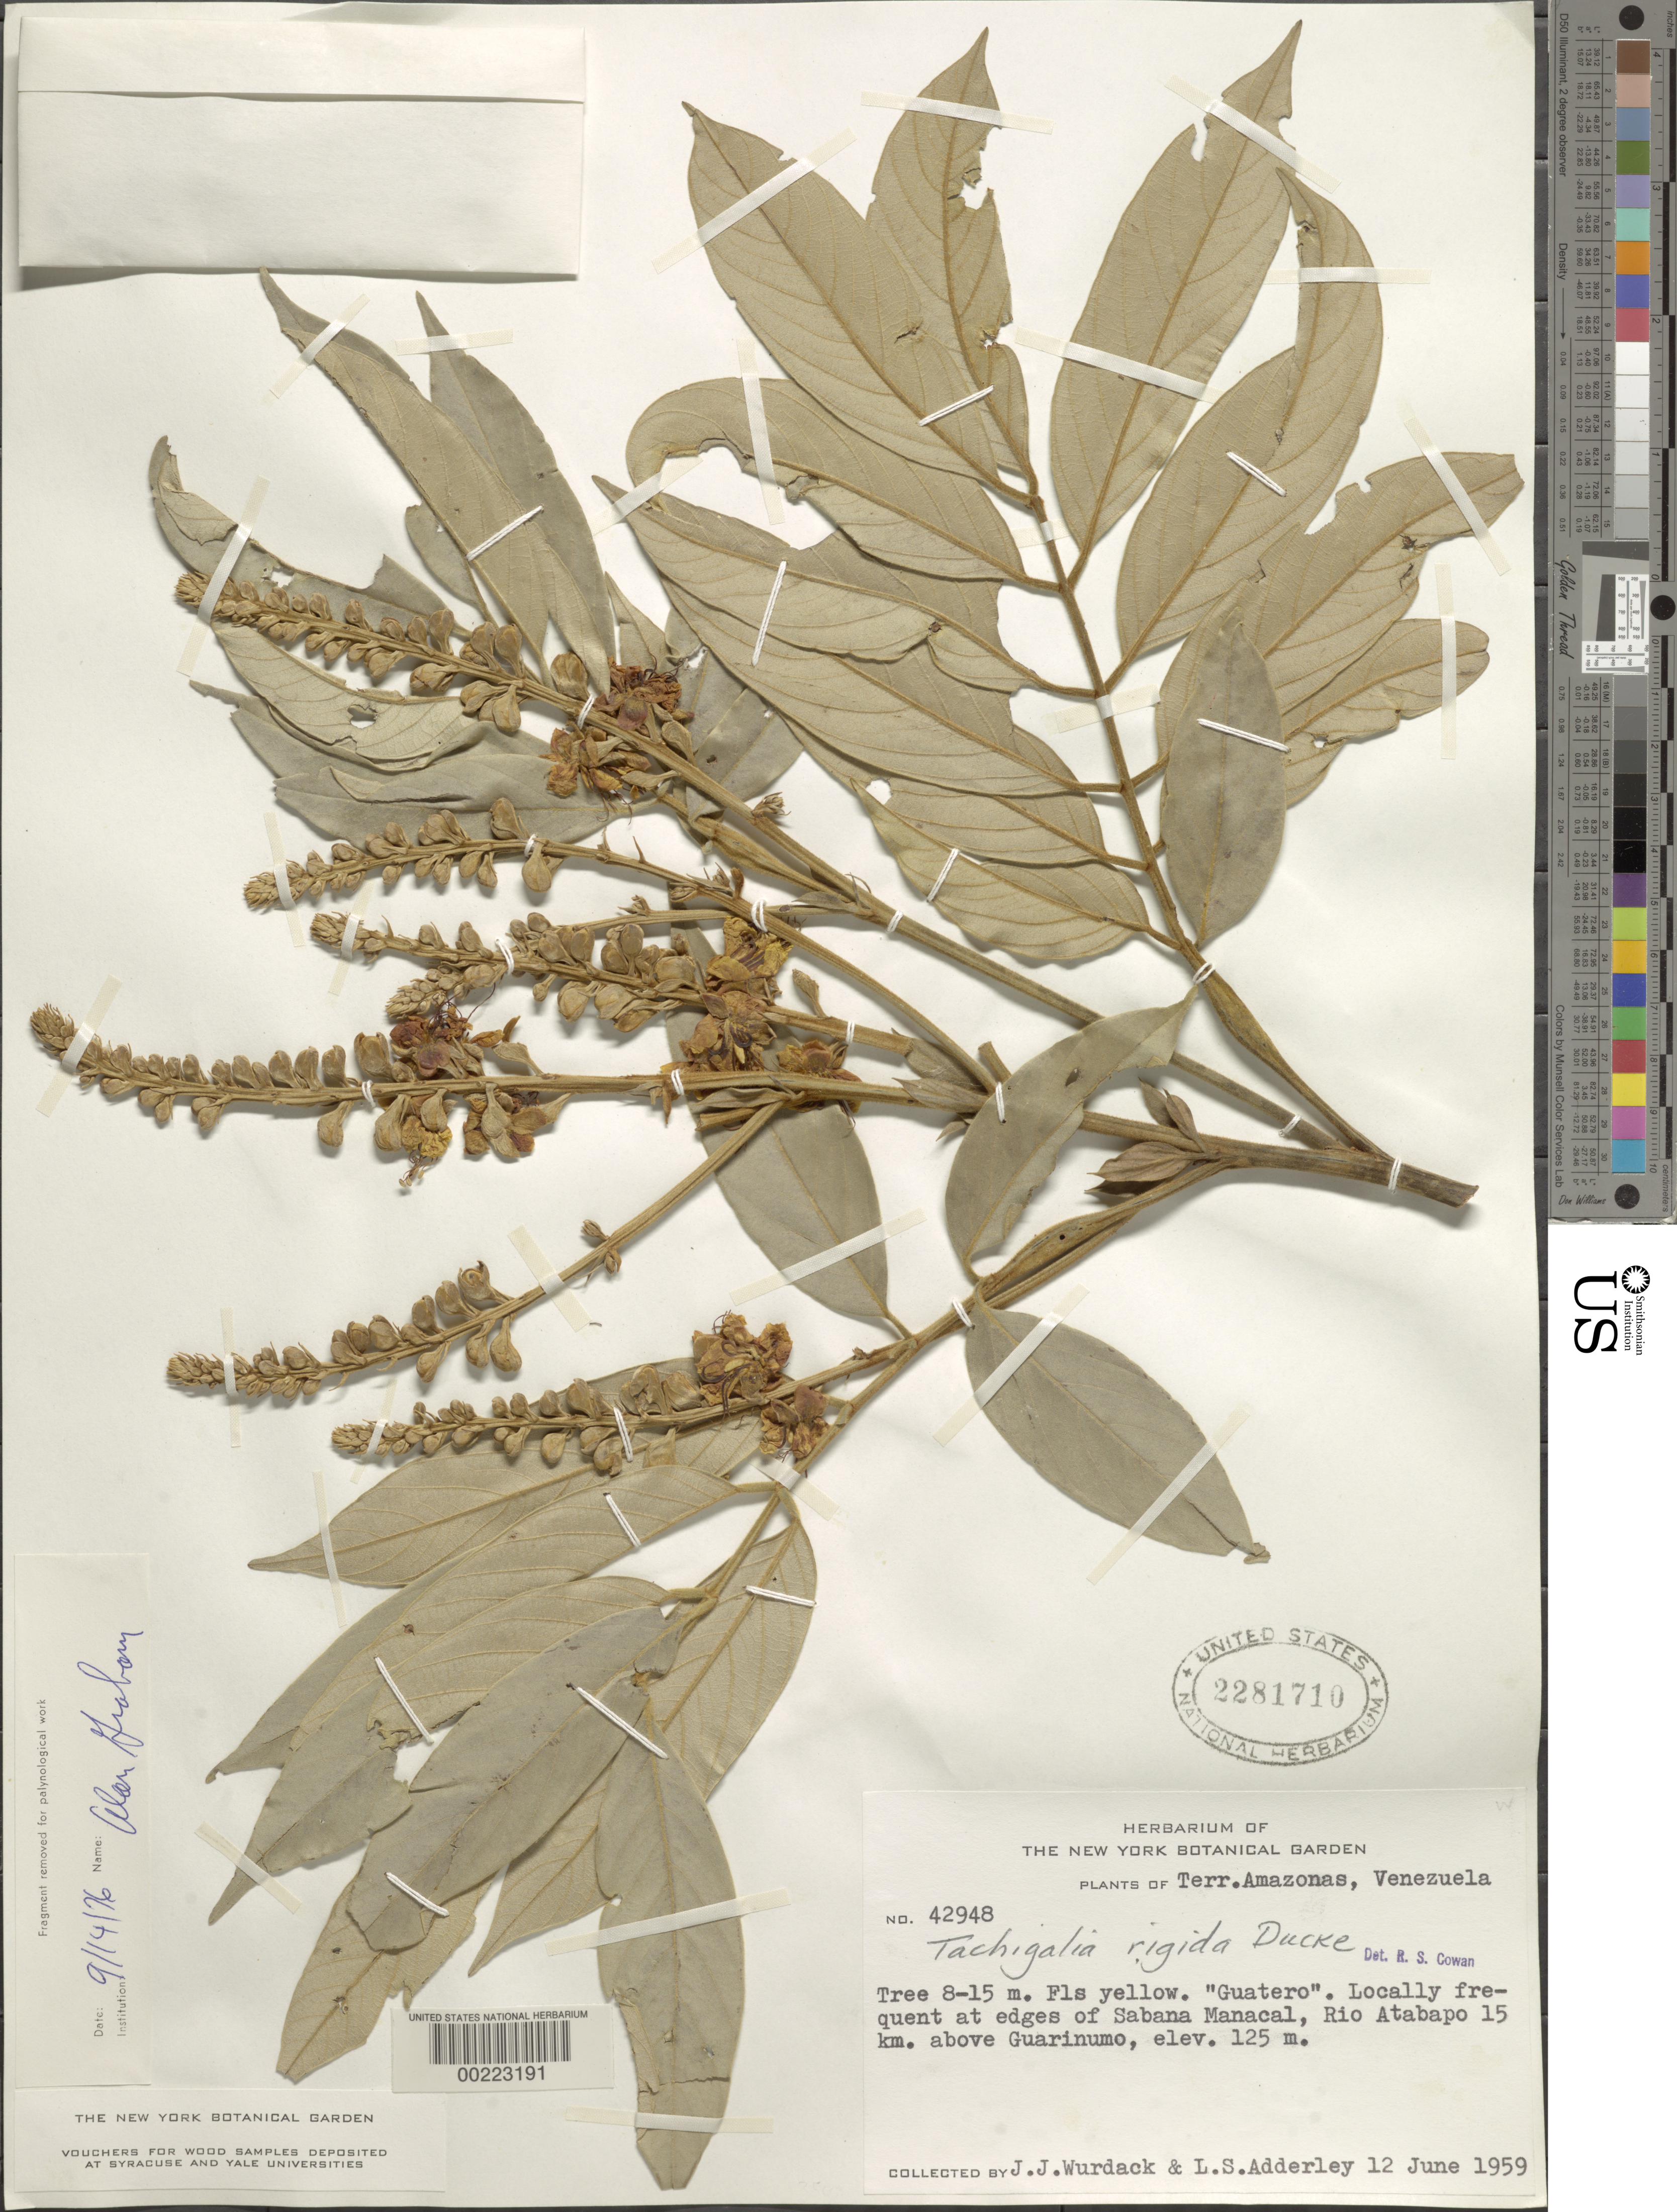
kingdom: Plantae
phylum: Tracheophyta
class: Magnoliopsida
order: Fabales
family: Fabaceae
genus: Tachigali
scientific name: Tachigali rigida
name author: Ducke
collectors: J. J. Wurdack & L. S. Adderley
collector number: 42948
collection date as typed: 12 Jun 1959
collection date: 1959-06-12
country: Venezuela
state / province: Amazonas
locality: At edges of sabana manacal, Rio Atabapo 15 km above guarinumo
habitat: Edges of savanna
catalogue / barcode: US 2281710